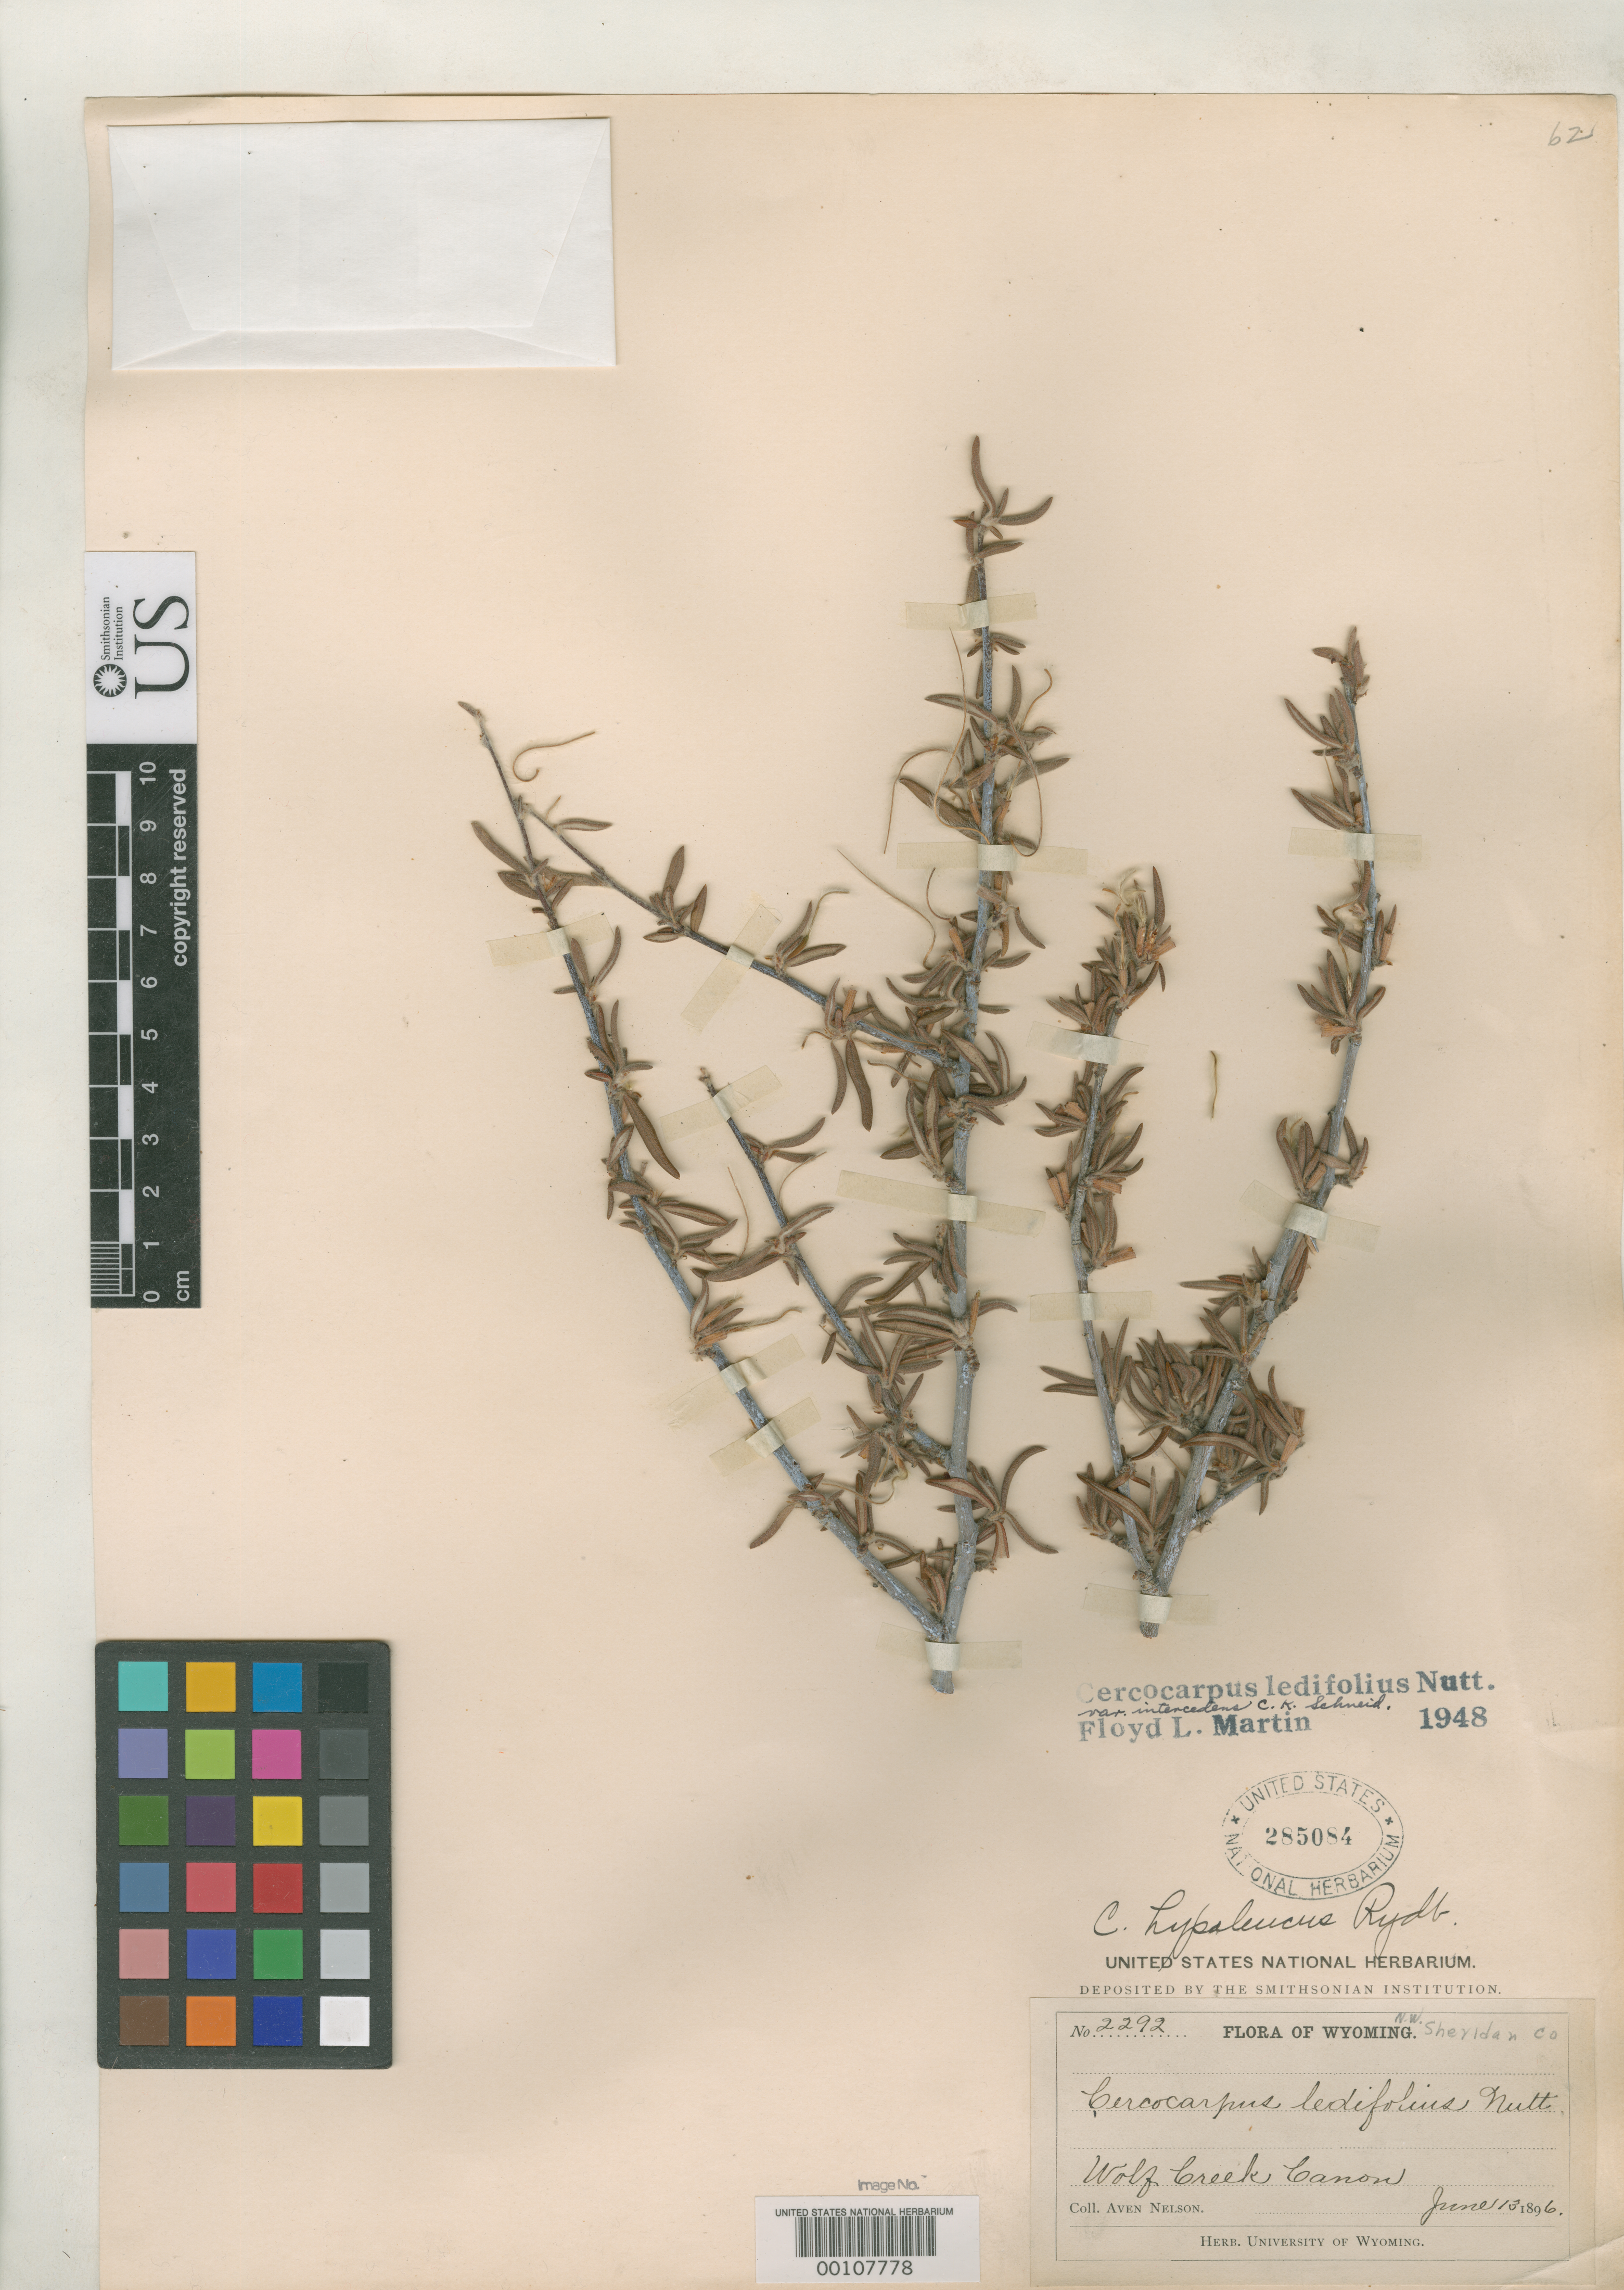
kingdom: Plantae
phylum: Tracheophyta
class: Magnoliopsida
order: Rosales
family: Rosaceae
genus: Cercocarpus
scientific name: Cercocarpus ledifolius f. hirsutus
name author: C.K. Schneid.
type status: Syntype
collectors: A. Nelson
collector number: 2292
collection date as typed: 13 Jun 1896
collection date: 1896-06-13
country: United States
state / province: Wyoming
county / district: Sheridan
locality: Wolf Creek Canyon.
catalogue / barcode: US 255084